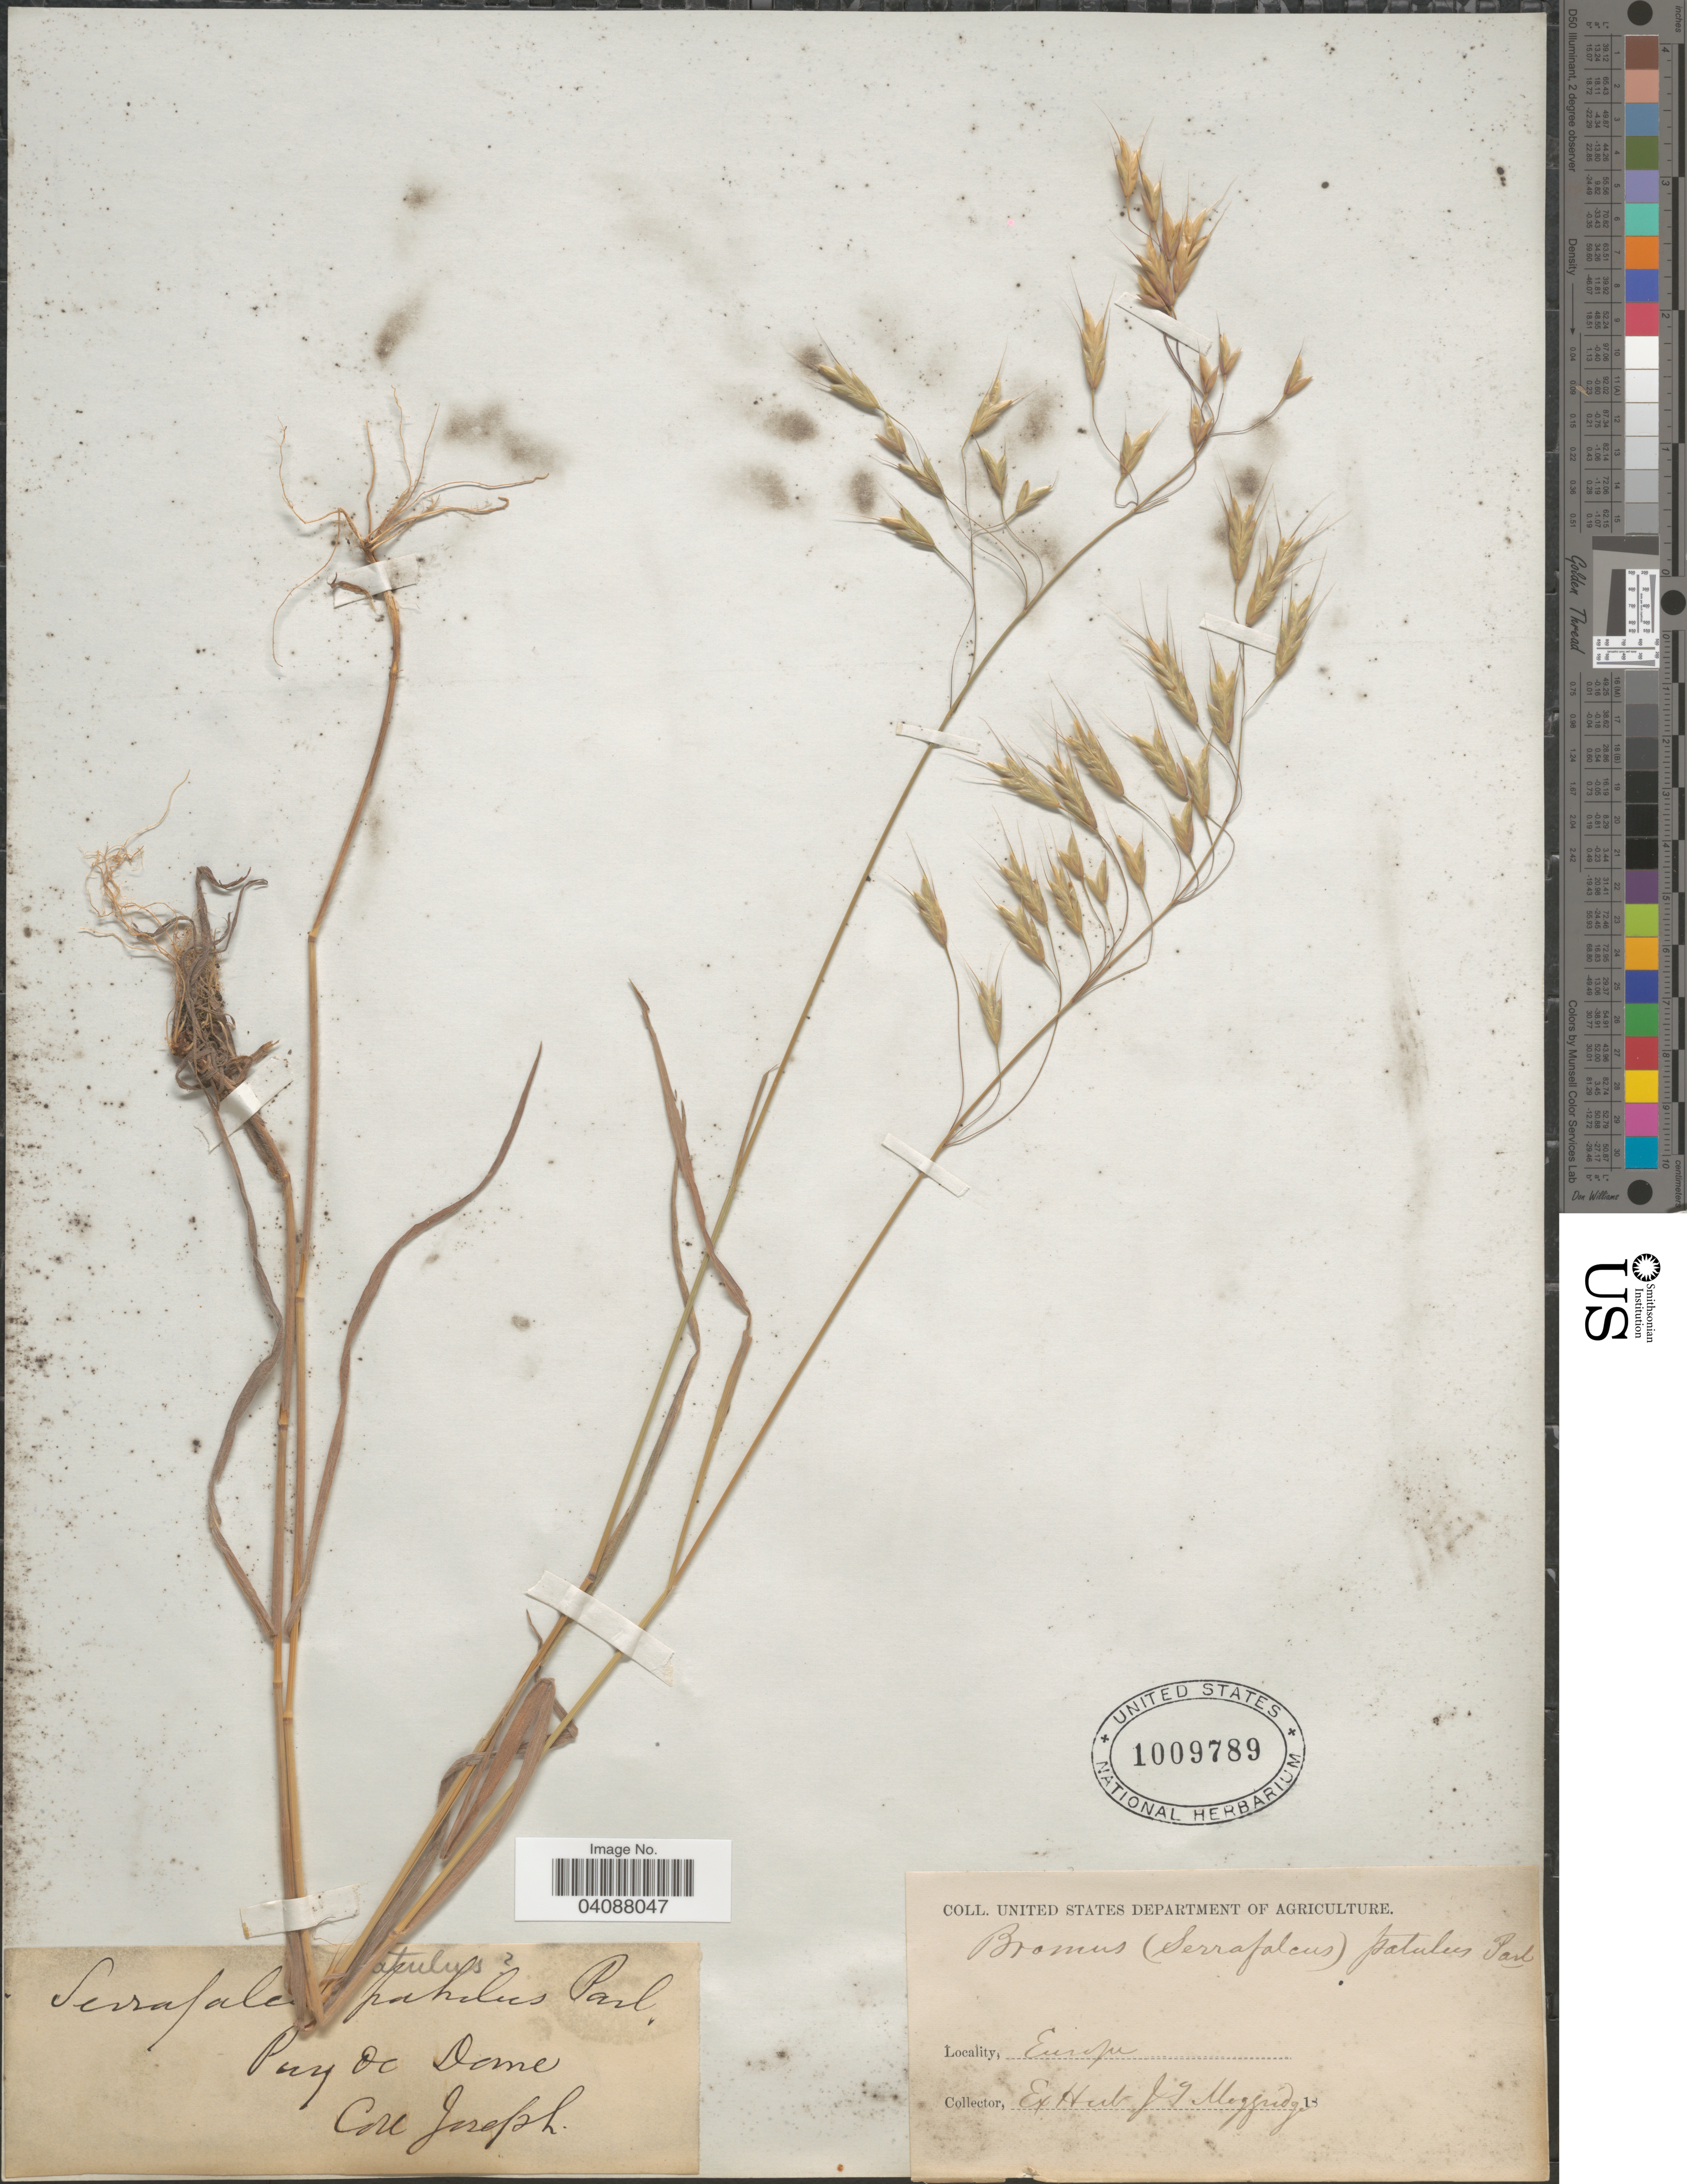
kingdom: Plantae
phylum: Tracheophyta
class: Liliopsida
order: Poales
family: Poaceae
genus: Bromus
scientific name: Bromus japonicus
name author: Houtt.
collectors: -- Joseph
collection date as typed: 18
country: France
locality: Europa. Puy de Dome.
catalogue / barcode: US 1009789